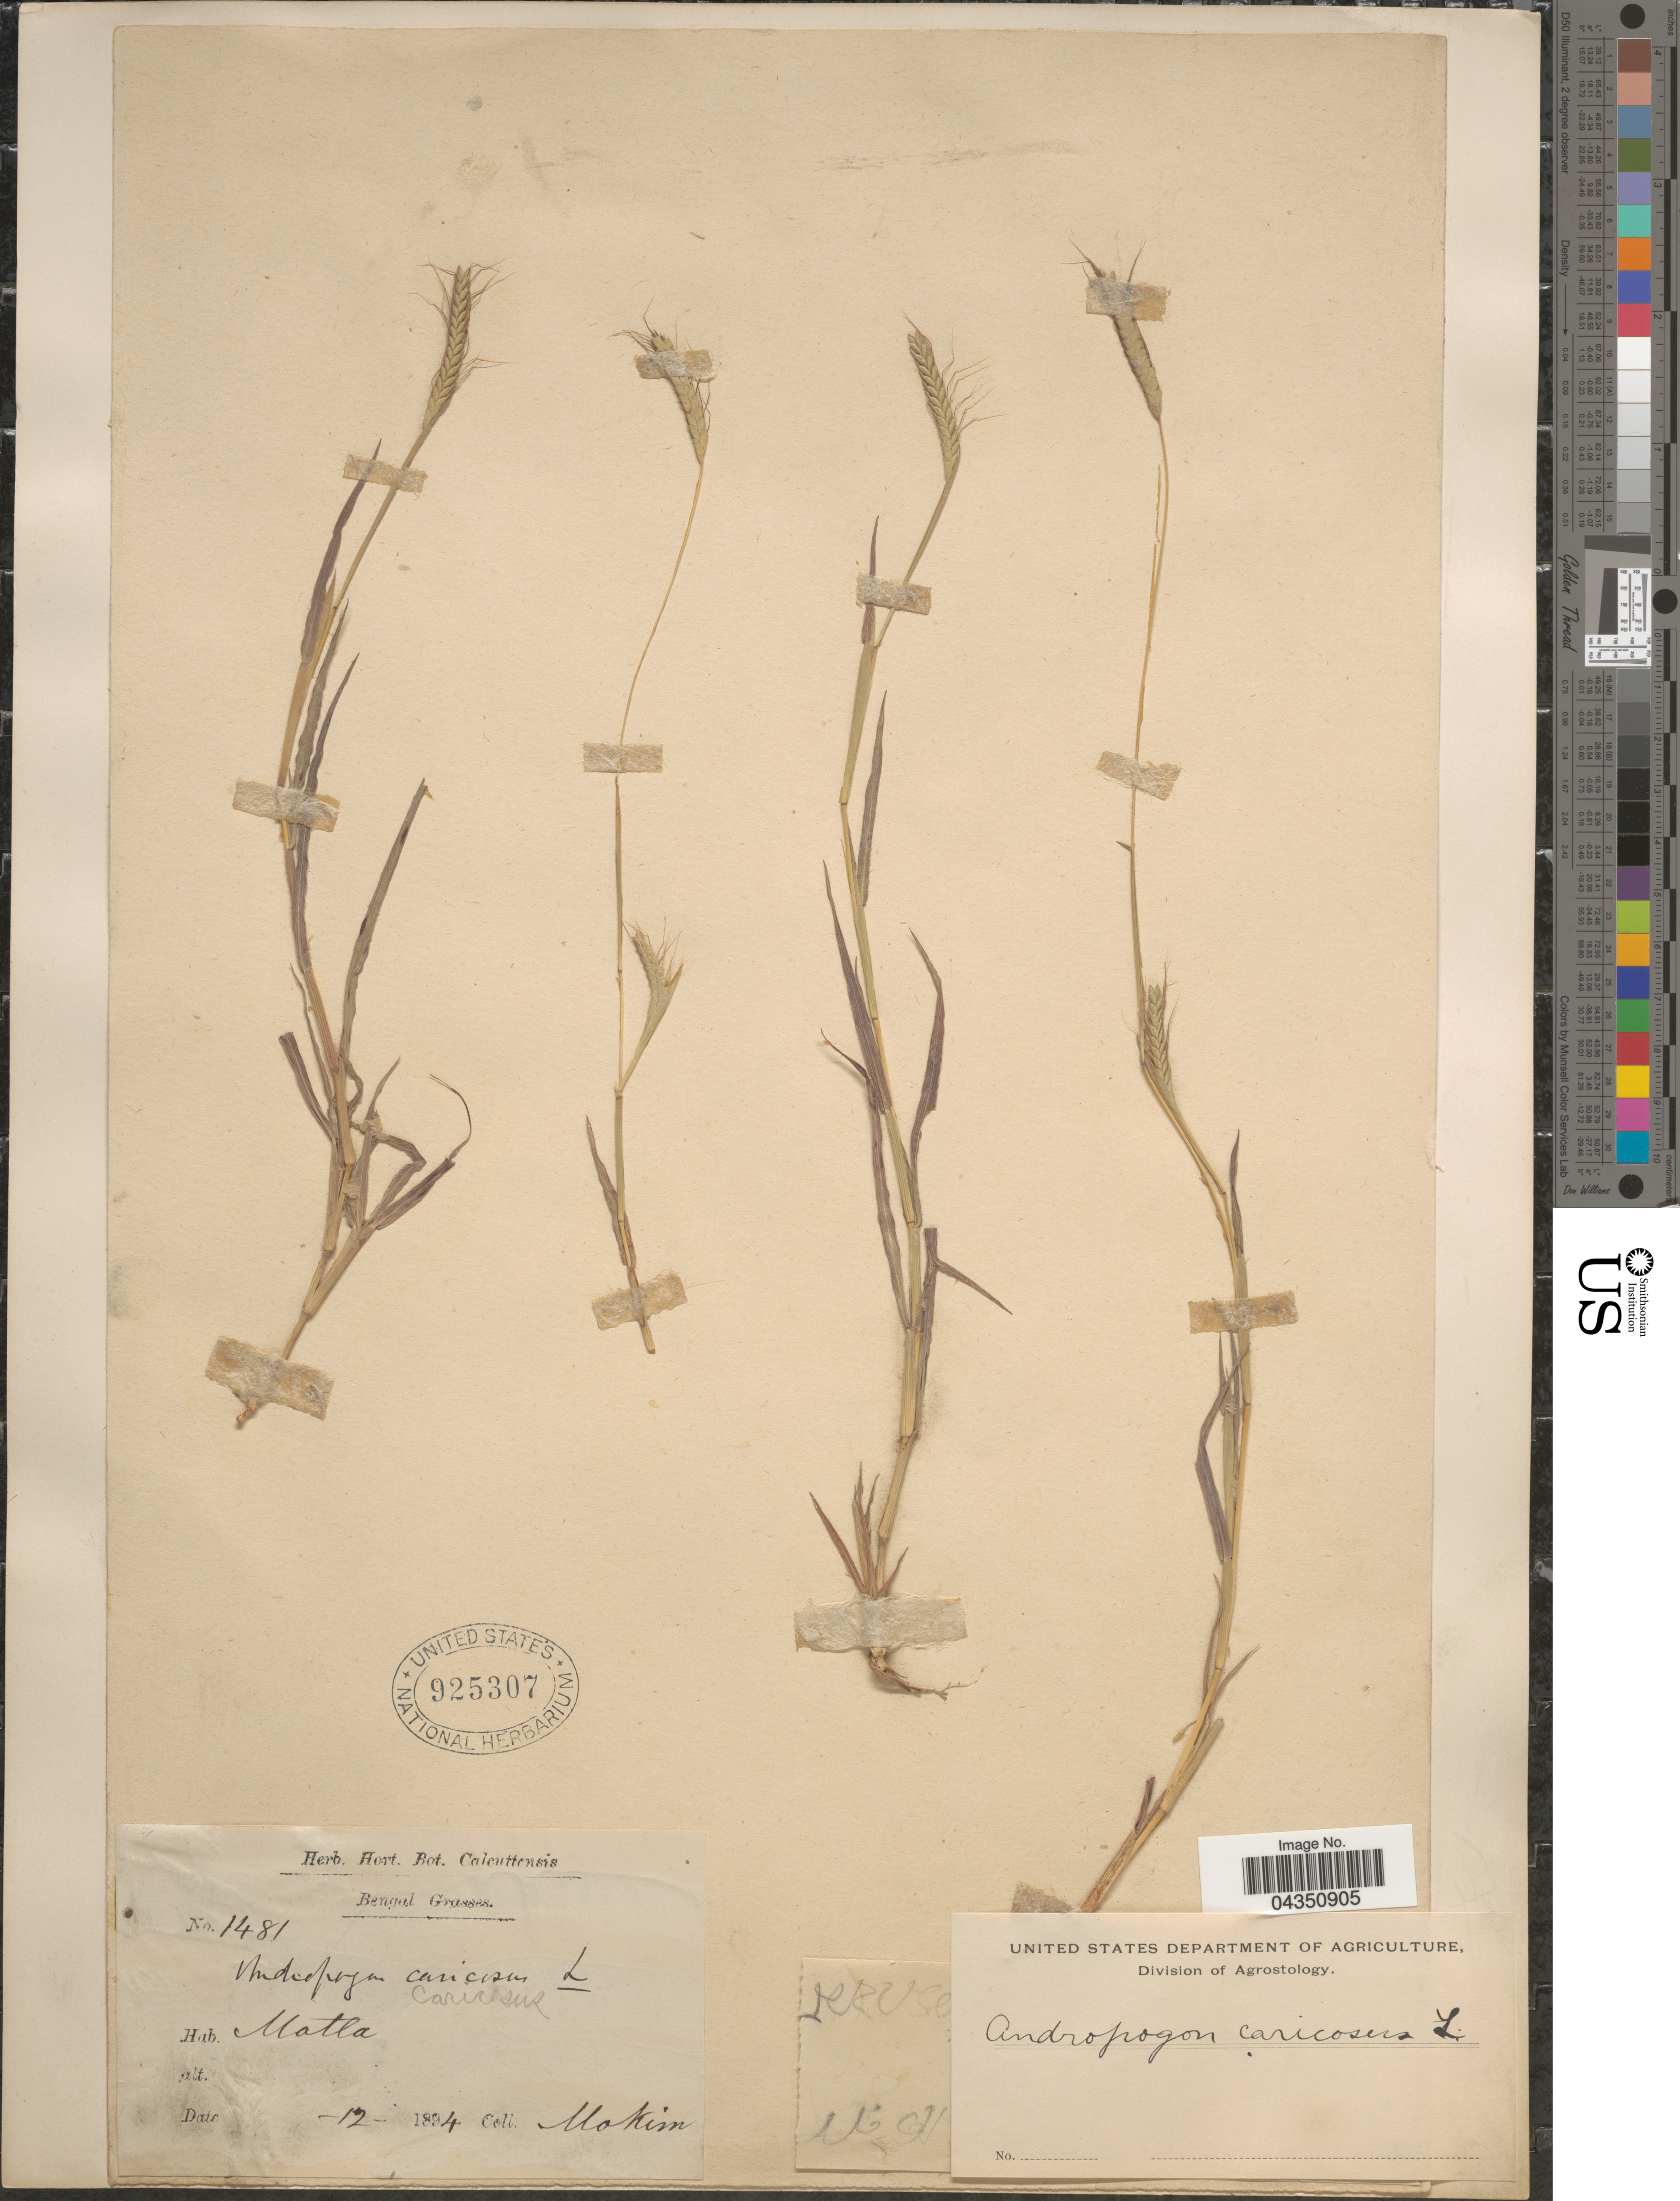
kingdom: Plantae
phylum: Tracheophyta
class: Liliopsida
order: Poales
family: Poaceae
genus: Dichanthium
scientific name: Dichanthium caricosum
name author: (L.) A. Camus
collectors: -. Mokim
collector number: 1481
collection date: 1894-12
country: India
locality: Bengal. Matla.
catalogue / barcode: US 925307